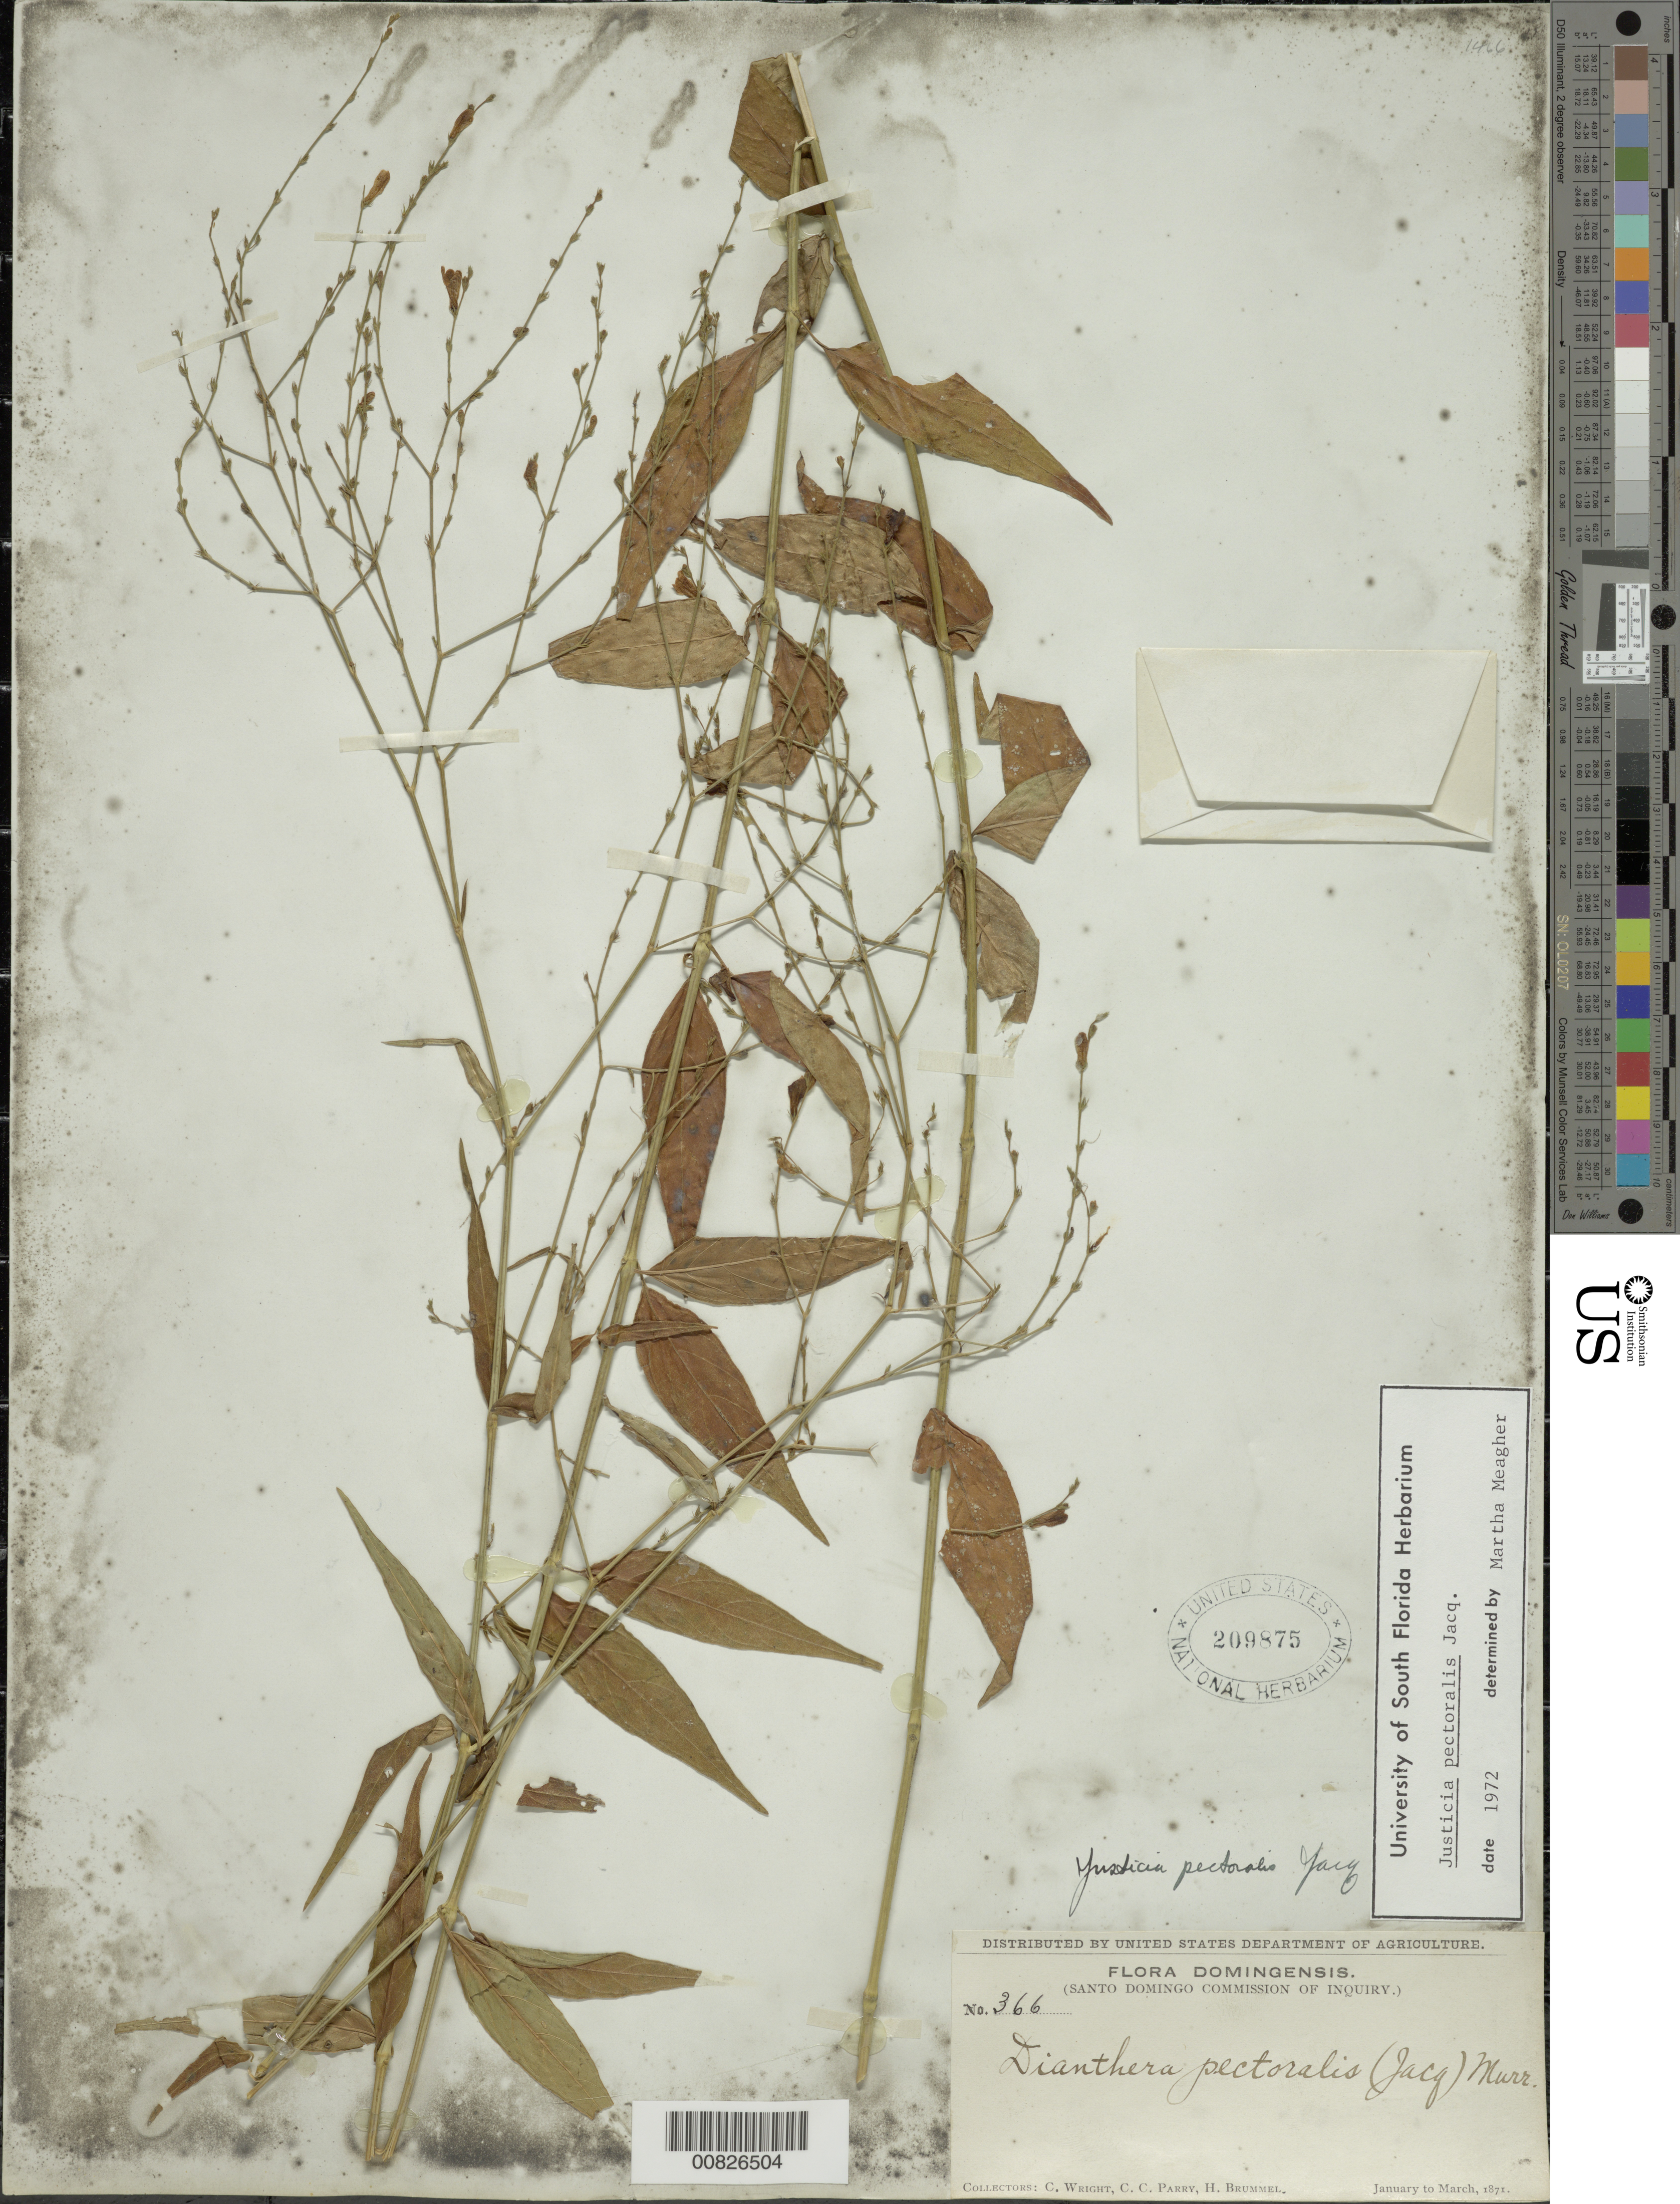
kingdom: Plantae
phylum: Tracheophyta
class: Magnoliopsida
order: Lamiales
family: Acanthaceae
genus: Justicia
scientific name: Justicia pectoralis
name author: Jacq.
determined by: Meagher, M.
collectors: C. Wright, C. C. Parry & H. Brummel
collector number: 366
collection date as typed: Jan 1871 to -- Mar 1871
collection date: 1871-01/1871-03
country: Dominican Republic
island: Hispaniola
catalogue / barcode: US 209875